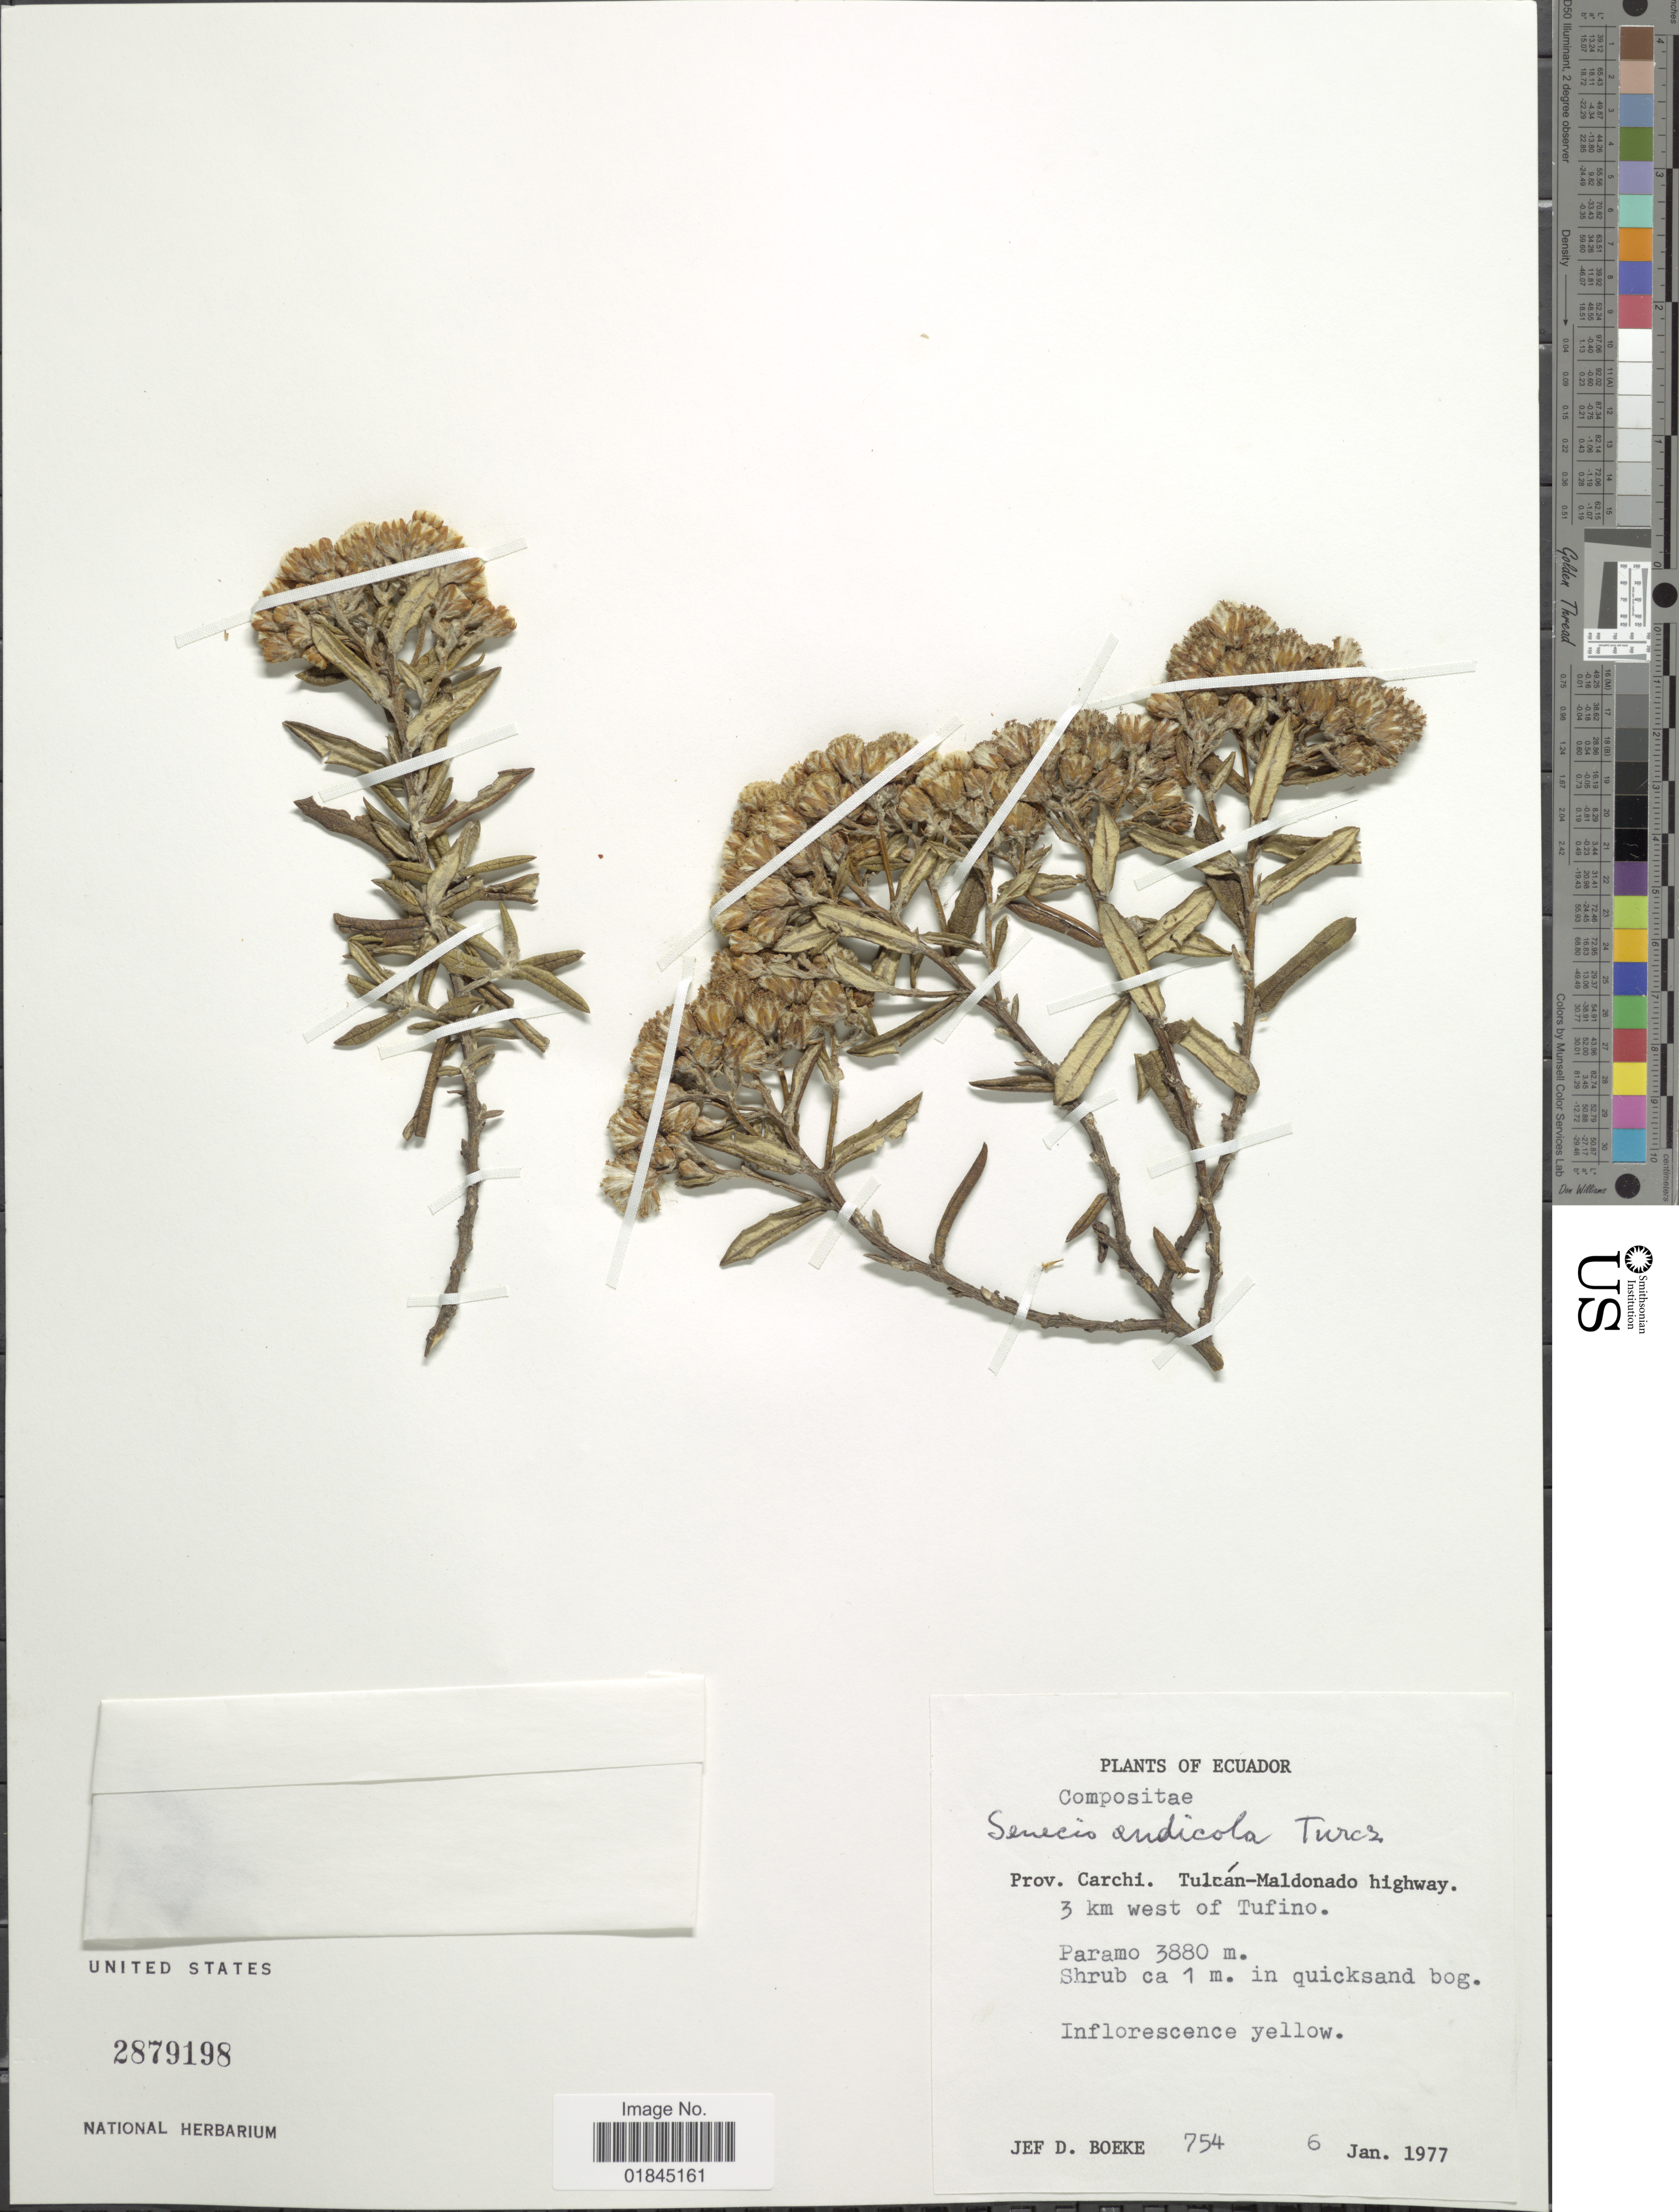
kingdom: Plantae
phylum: Tracheophyta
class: Magnoliopsida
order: Asterales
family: Asteraceae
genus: Pentacalia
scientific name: Pentacalia andicola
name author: (Turcz.) Cuatrec.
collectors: J. D. Boeke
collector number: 754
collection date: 1977-01-06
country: Ecuador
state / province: Carchi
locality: Prov. Carchi. Tulcán-Maldonado highway. 3 km west of Tufino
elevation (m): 3880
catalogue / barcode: US 2879198